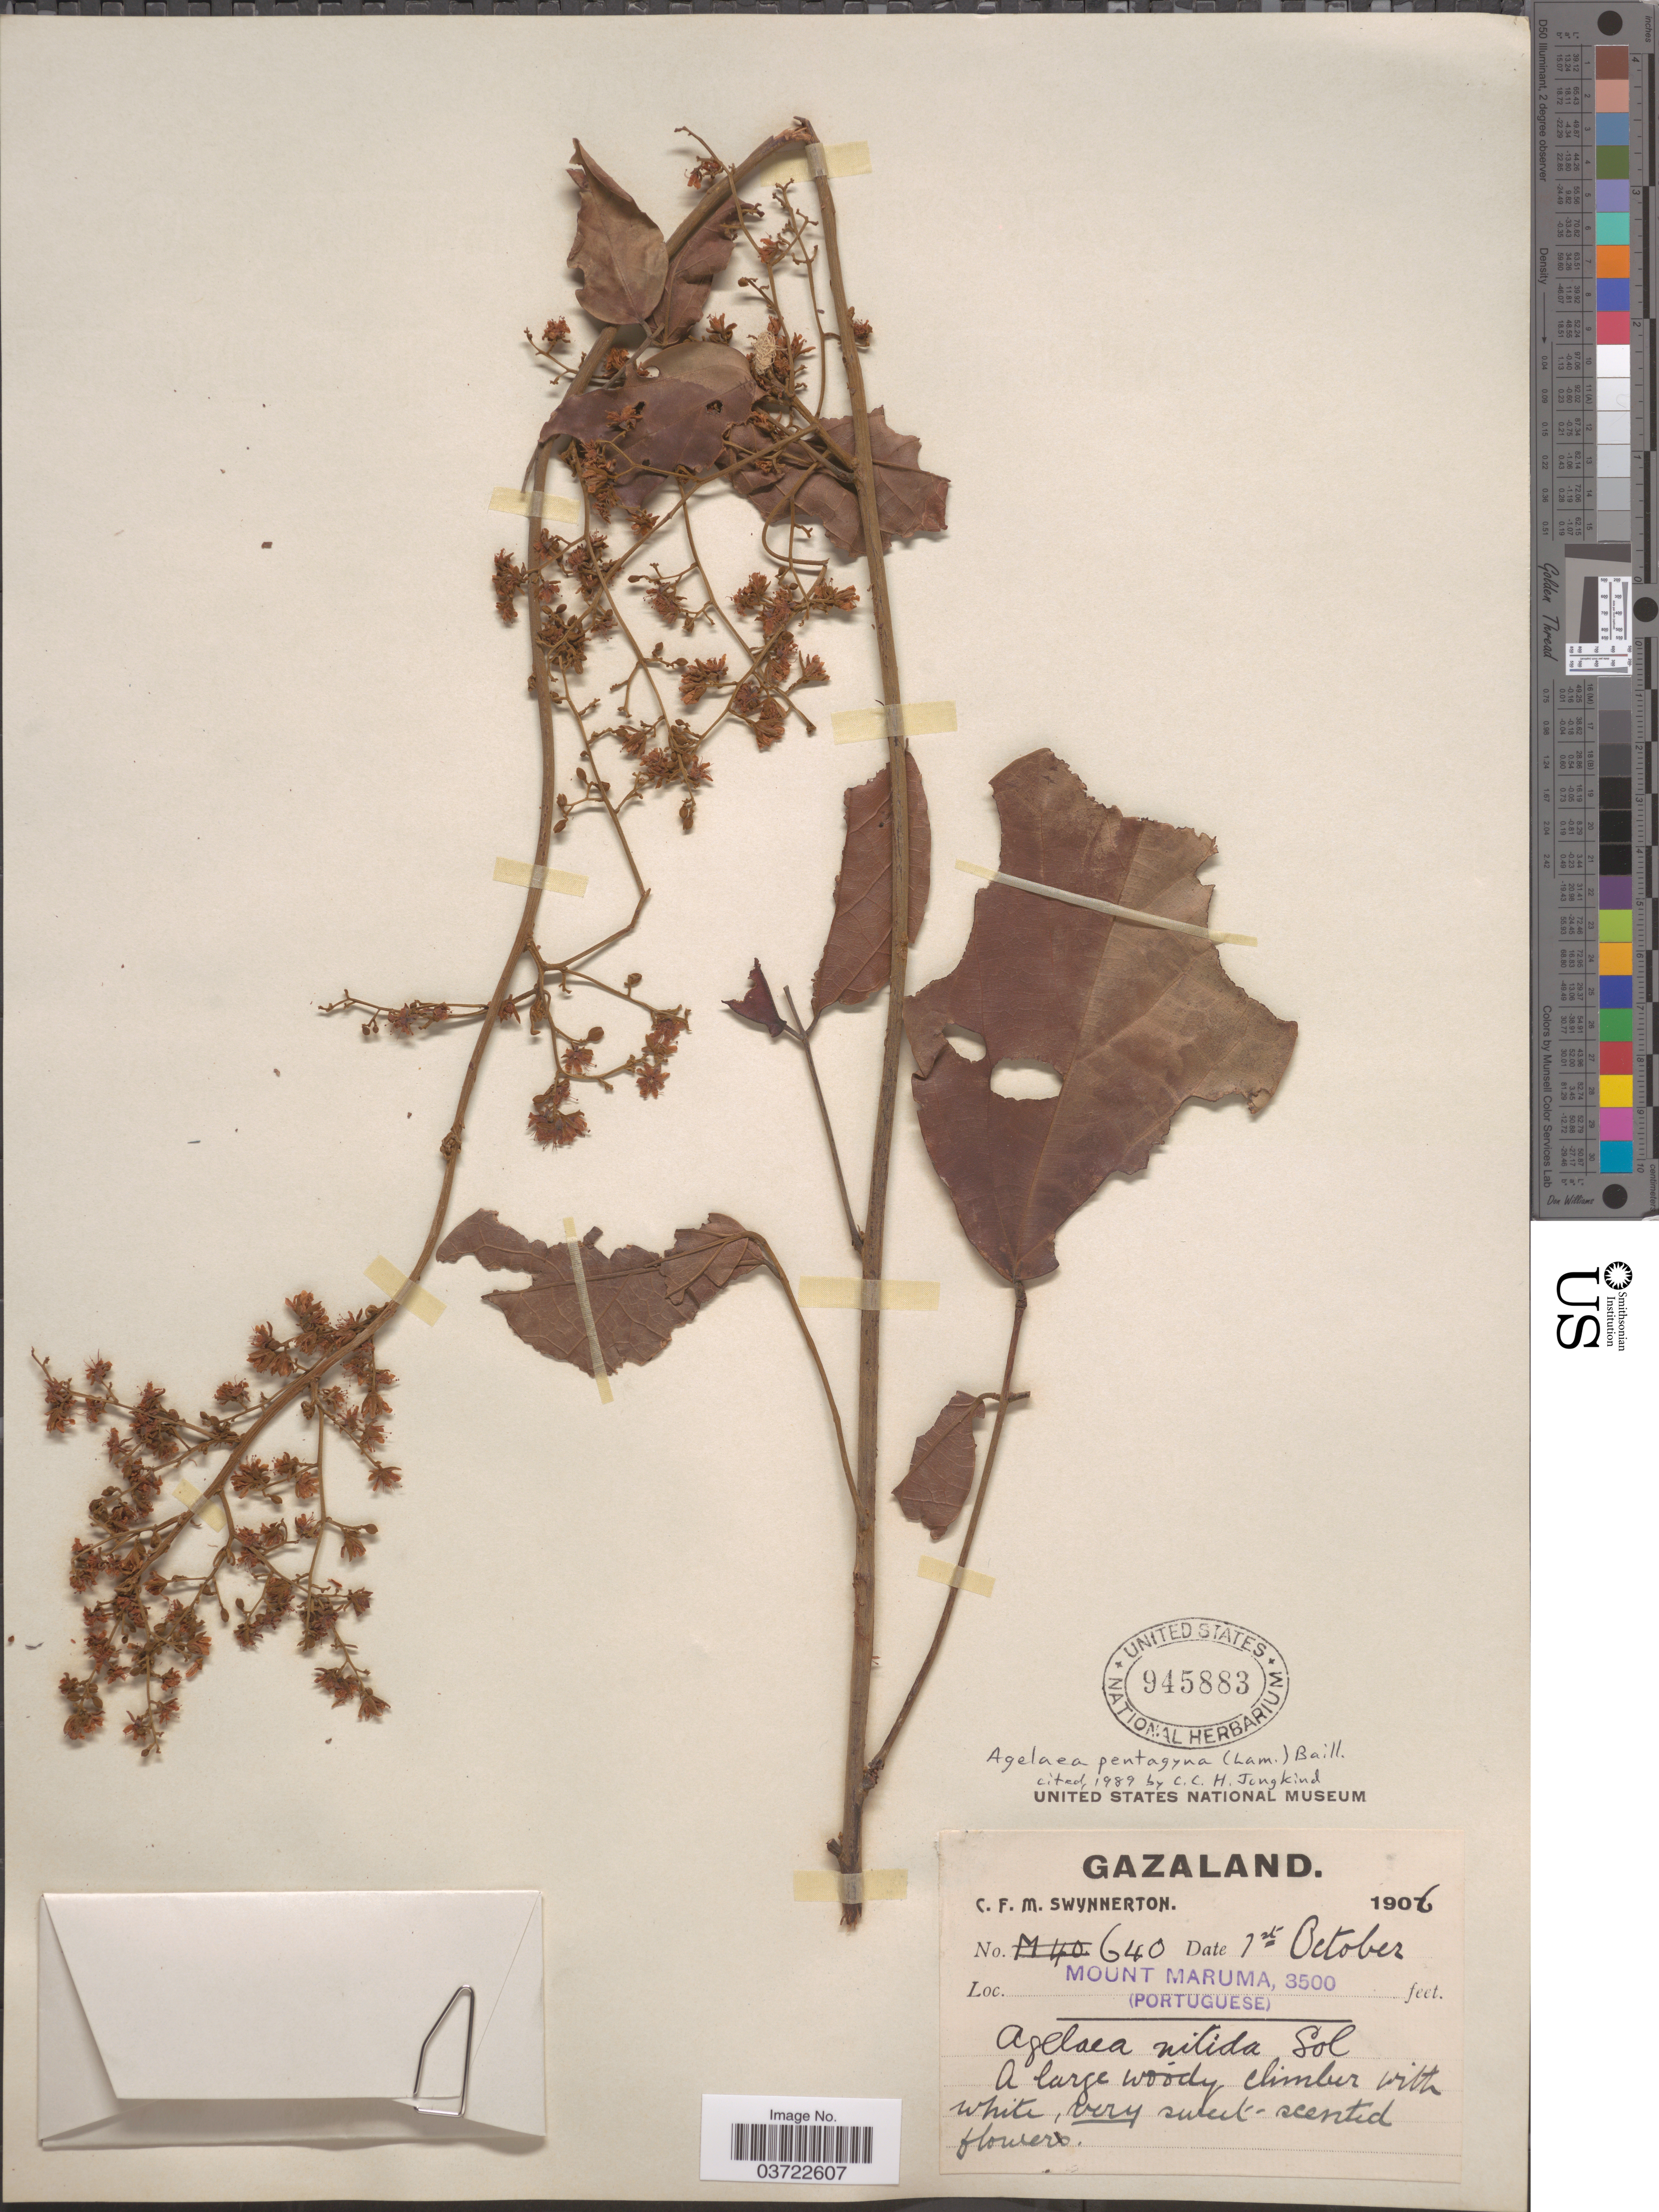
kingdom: Plantae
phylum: Tracheophyta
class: Magnoliopsida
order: Oxalidales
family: Connaraceae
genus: Agelaea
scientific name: Agelaea pentagyna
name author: (Lam.) Baill.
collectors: C. Swynnerton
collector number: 640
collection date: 1906-10-07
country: Mozambique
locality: Gazaland. Mount Maruma (Portuguese).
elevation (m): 1067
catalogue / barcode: US 945883